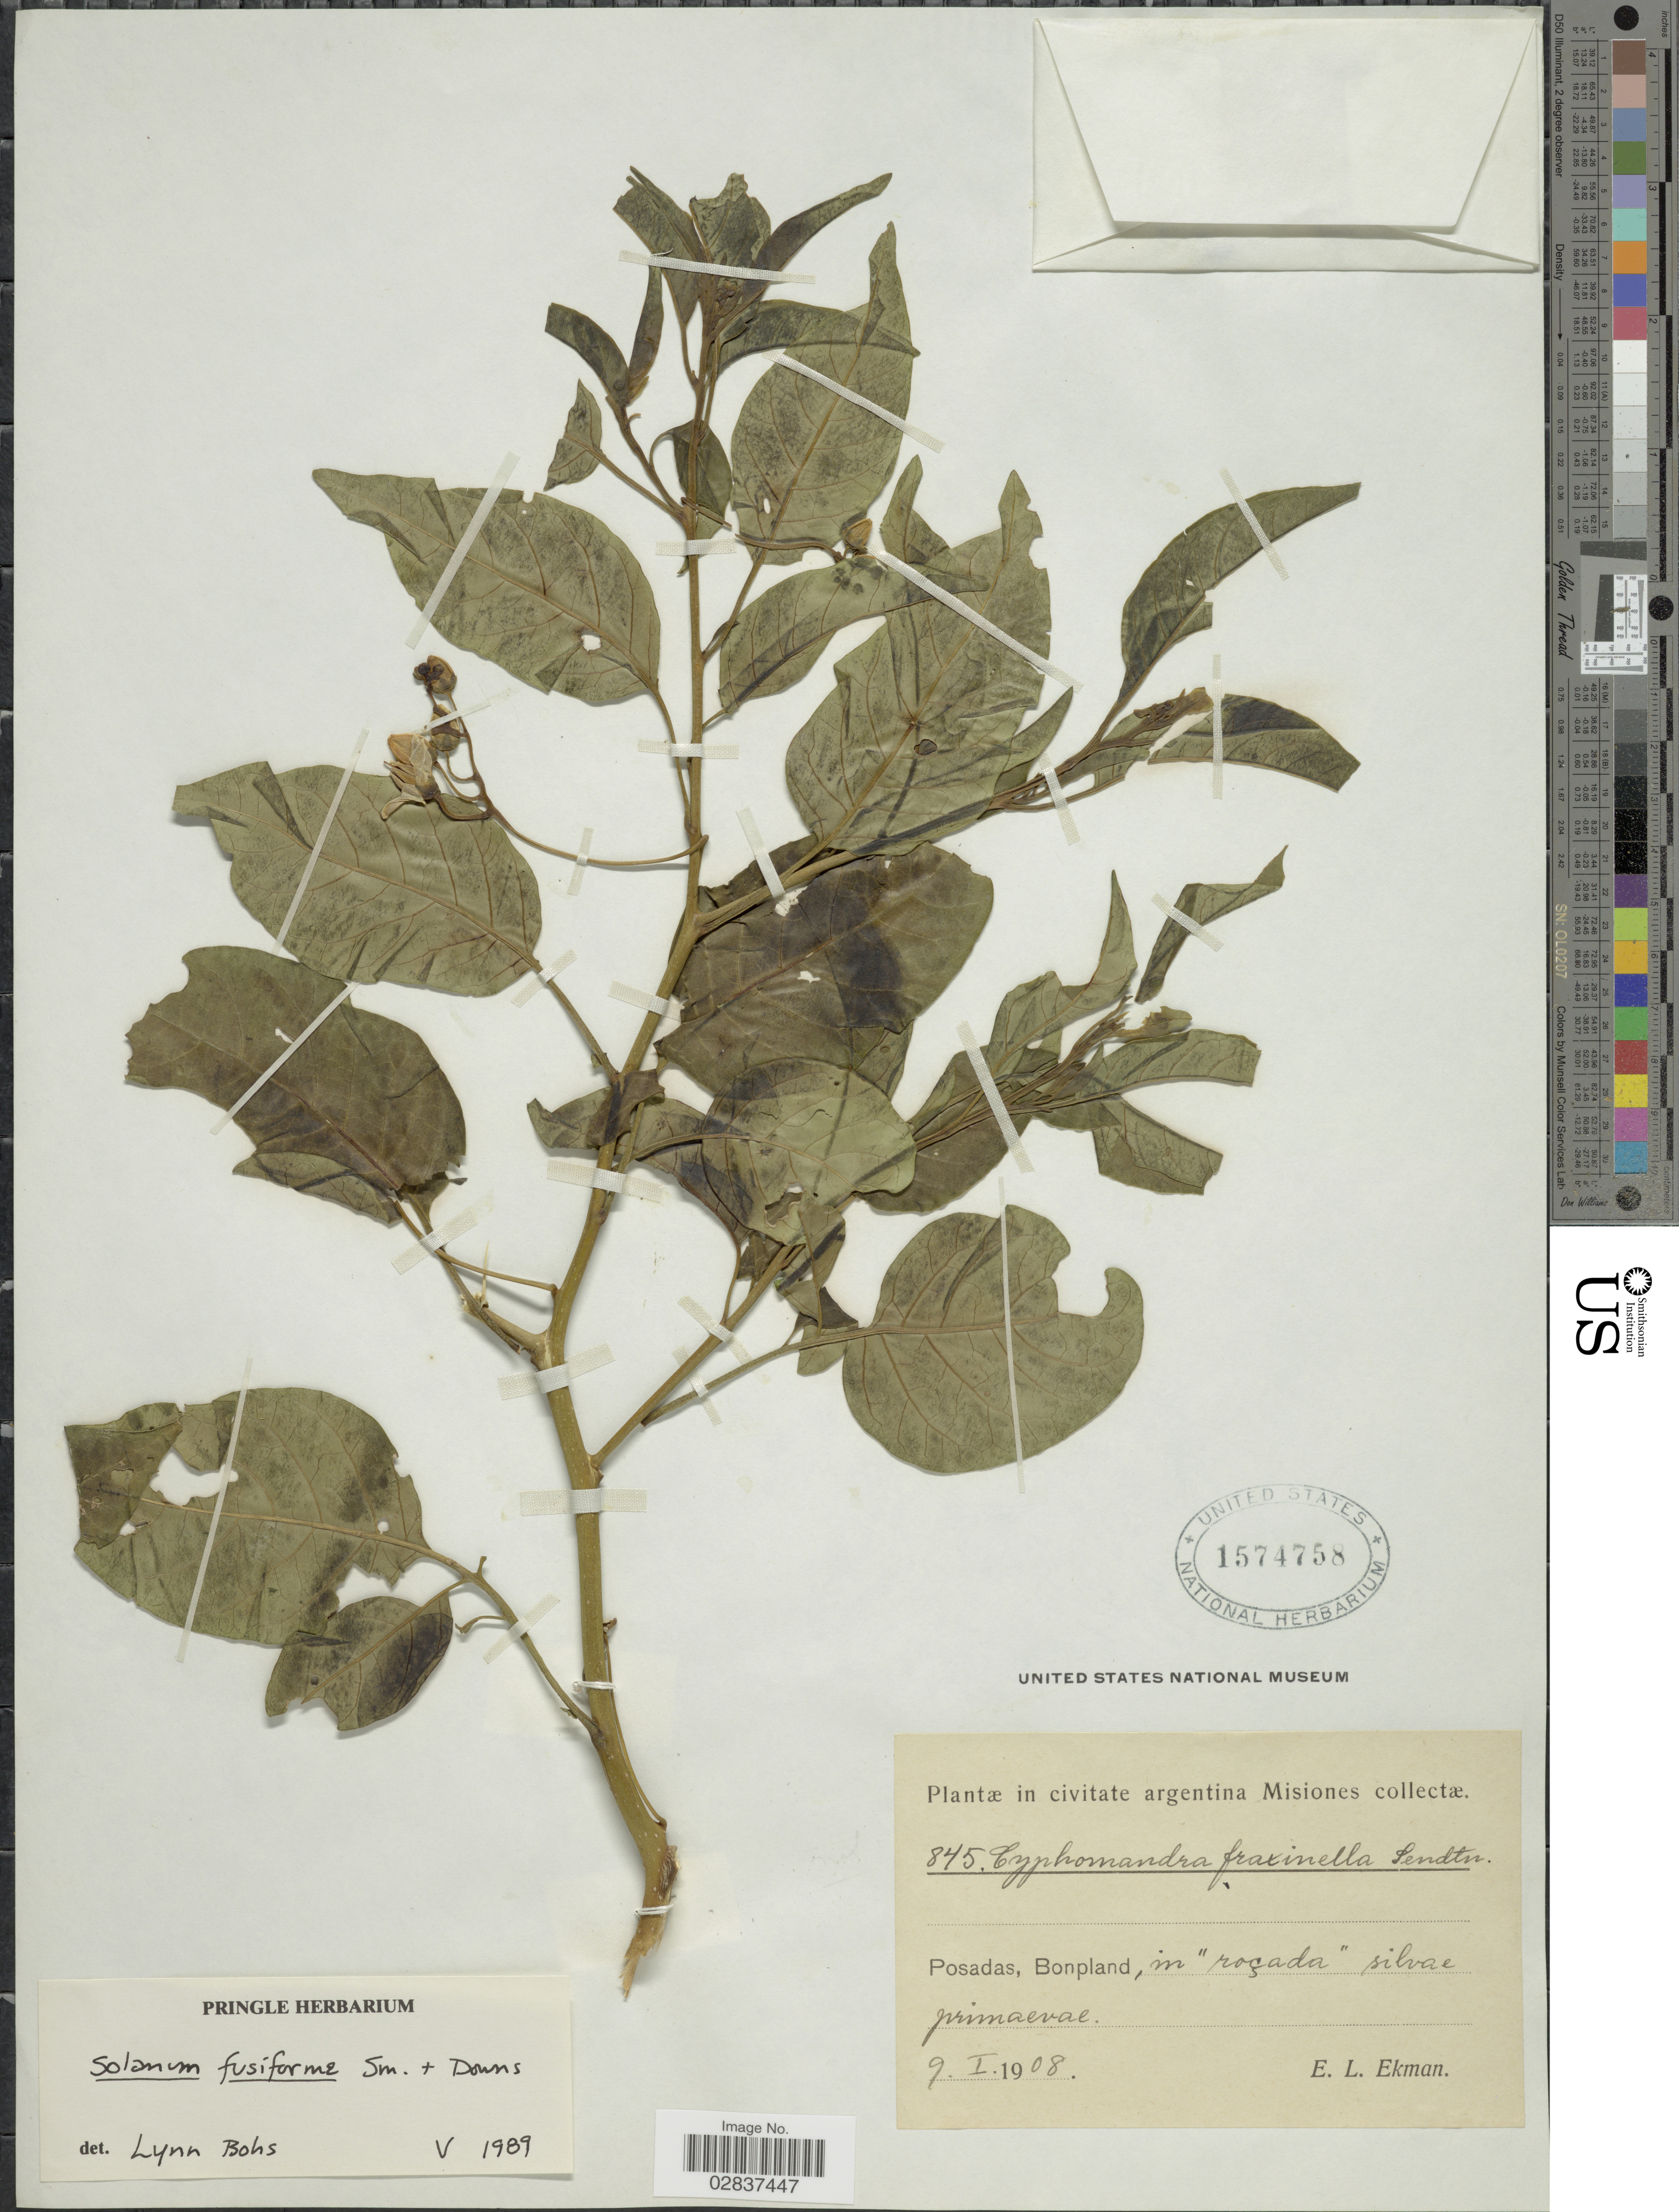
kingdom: Plantae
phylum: Tracheophyta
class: Magnoliopsida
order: Solanales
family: Solanaceae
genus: Solanum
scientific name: Solanum fusiforme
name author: L.B. Sm. & Downs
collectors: E. L. Ekman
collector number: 845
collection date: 1908-01-09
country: Argentina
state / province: Misiones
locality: In civitate argentina Misiones. Posadas, Bonpland, in "roçada" silvae primaevae.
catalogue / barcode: US 1574758